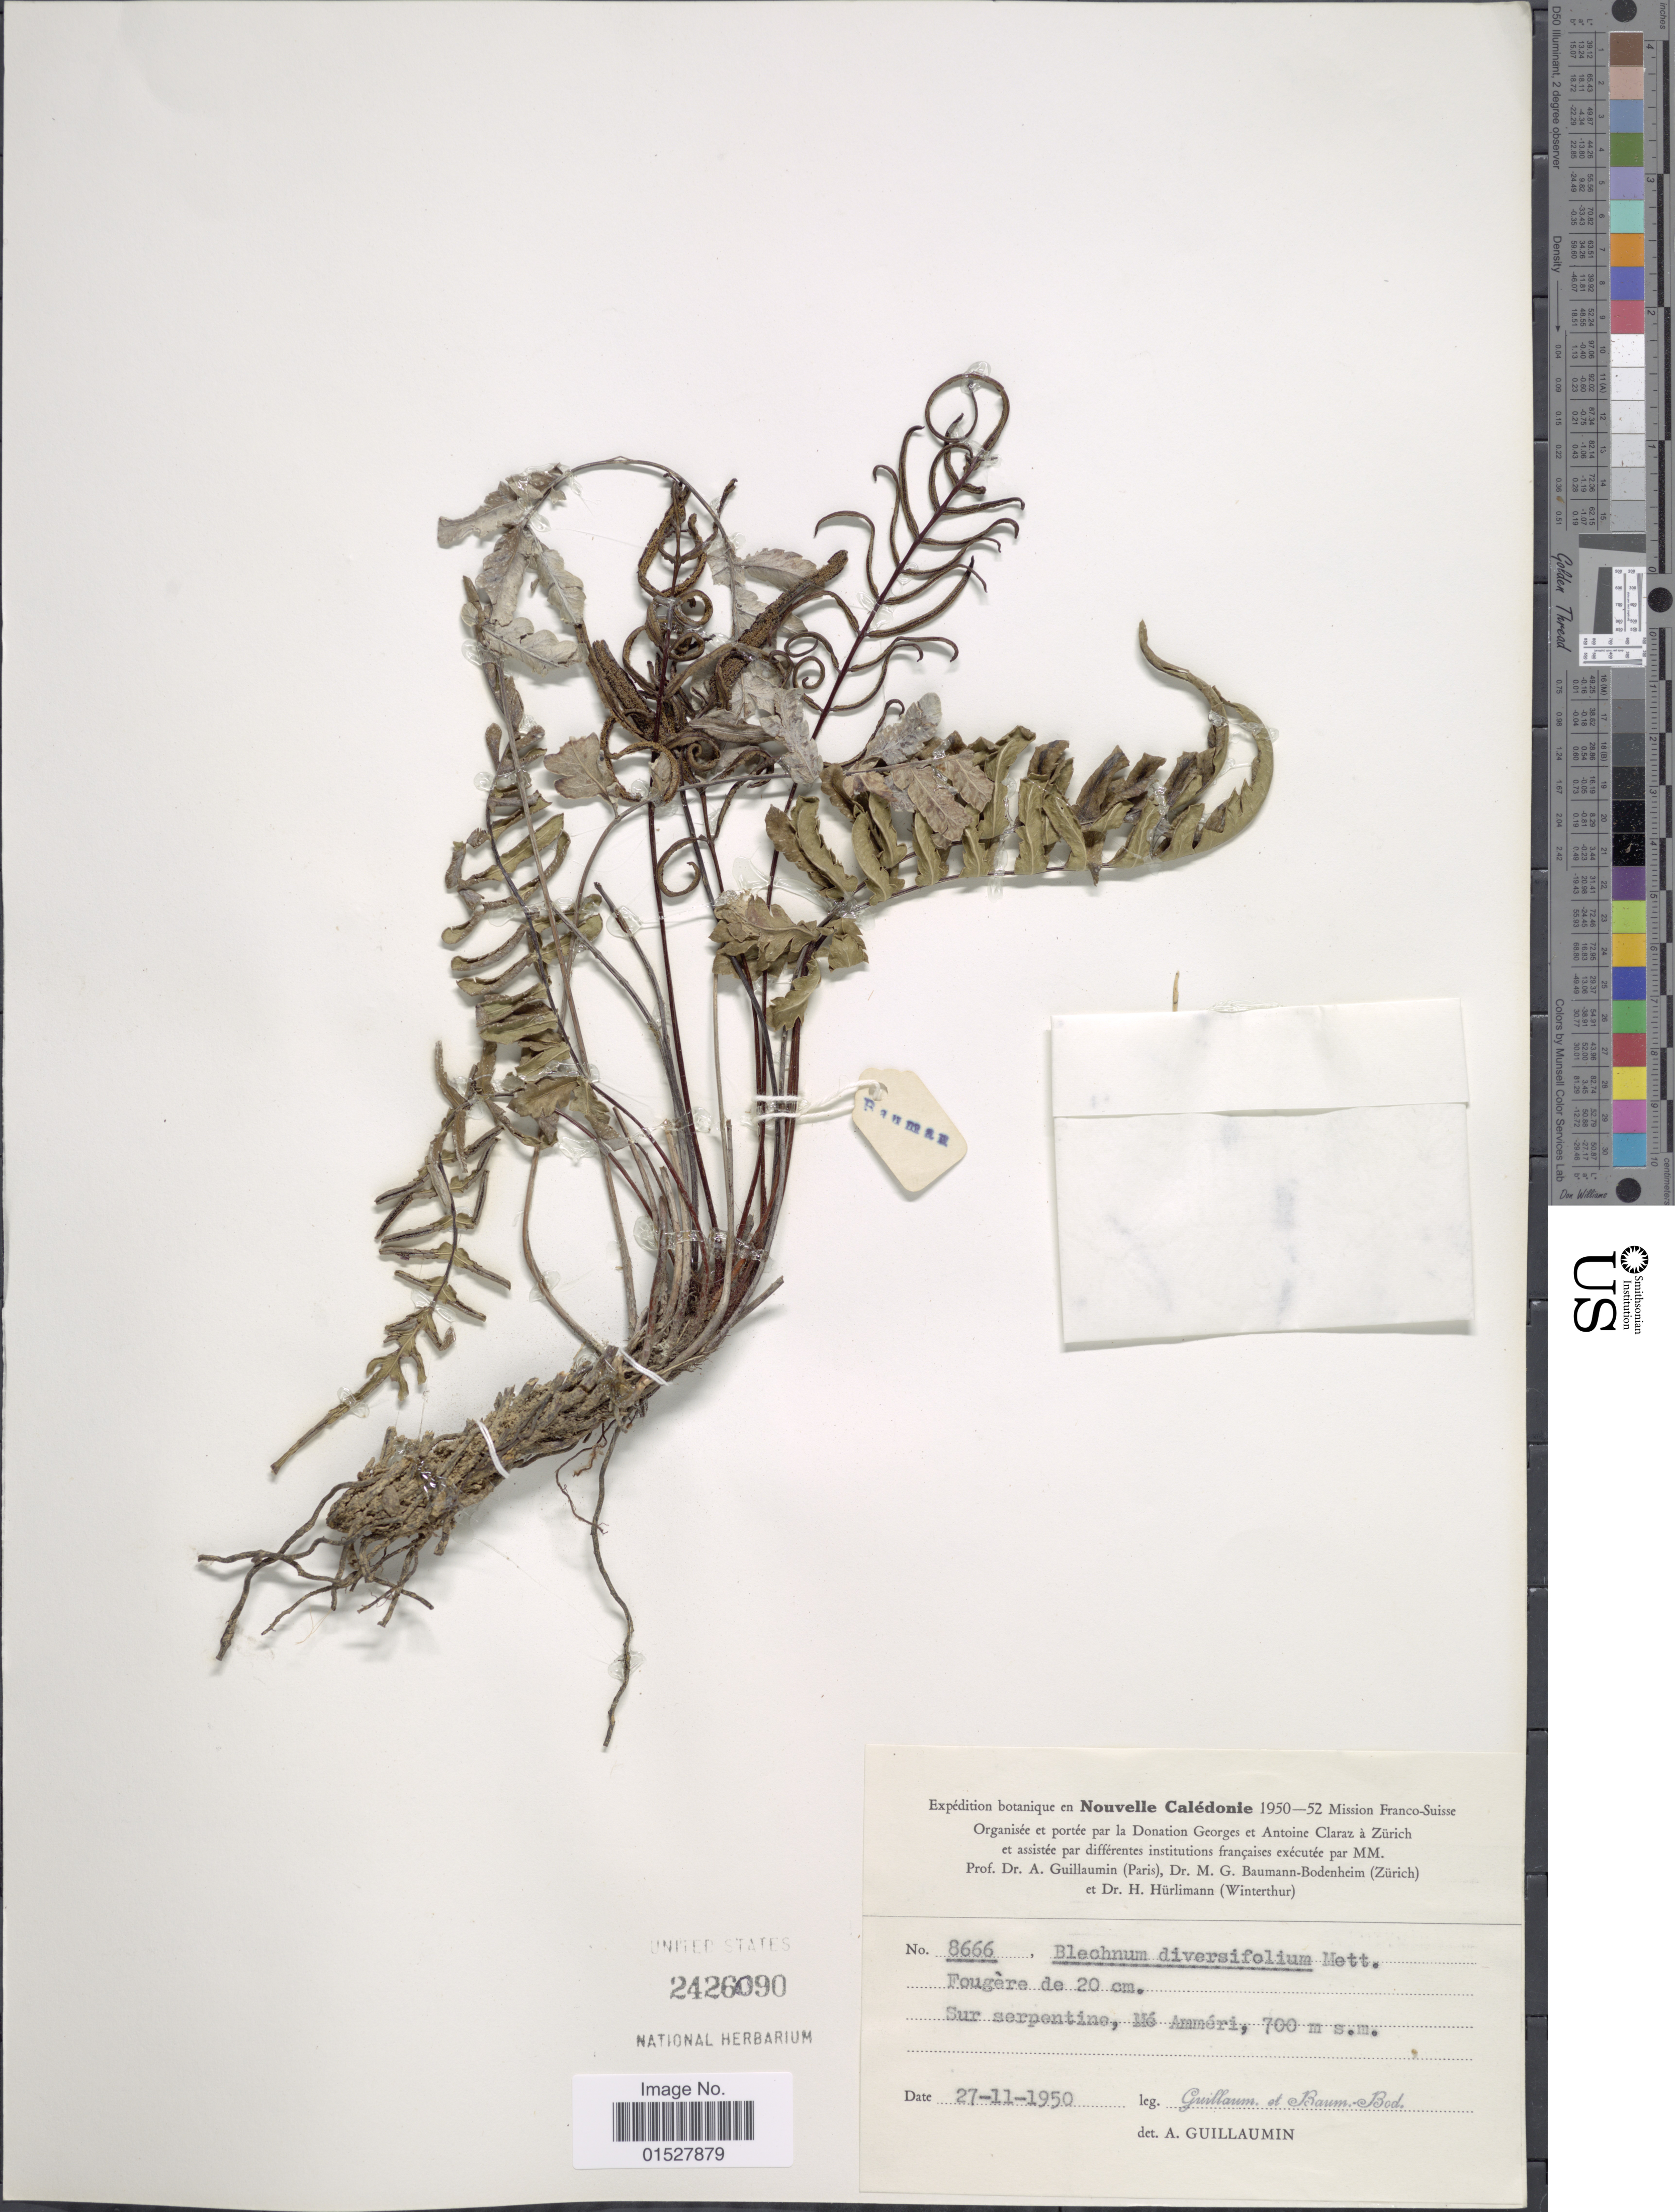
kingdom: Plantae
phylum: Tracheophyta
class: Polypodiopsida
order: Polypodiales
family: Blechnaceae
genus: Blechnum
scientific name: Blechnum diversifolium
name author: Mett.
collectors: A. Guillaumin & M. G. Baumann-Bodenheim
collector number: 8666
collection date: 1950-11-27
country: New Caledonia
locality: Sur serpentine, ilo Ammeri.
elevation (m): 700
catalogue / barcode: US 2426090